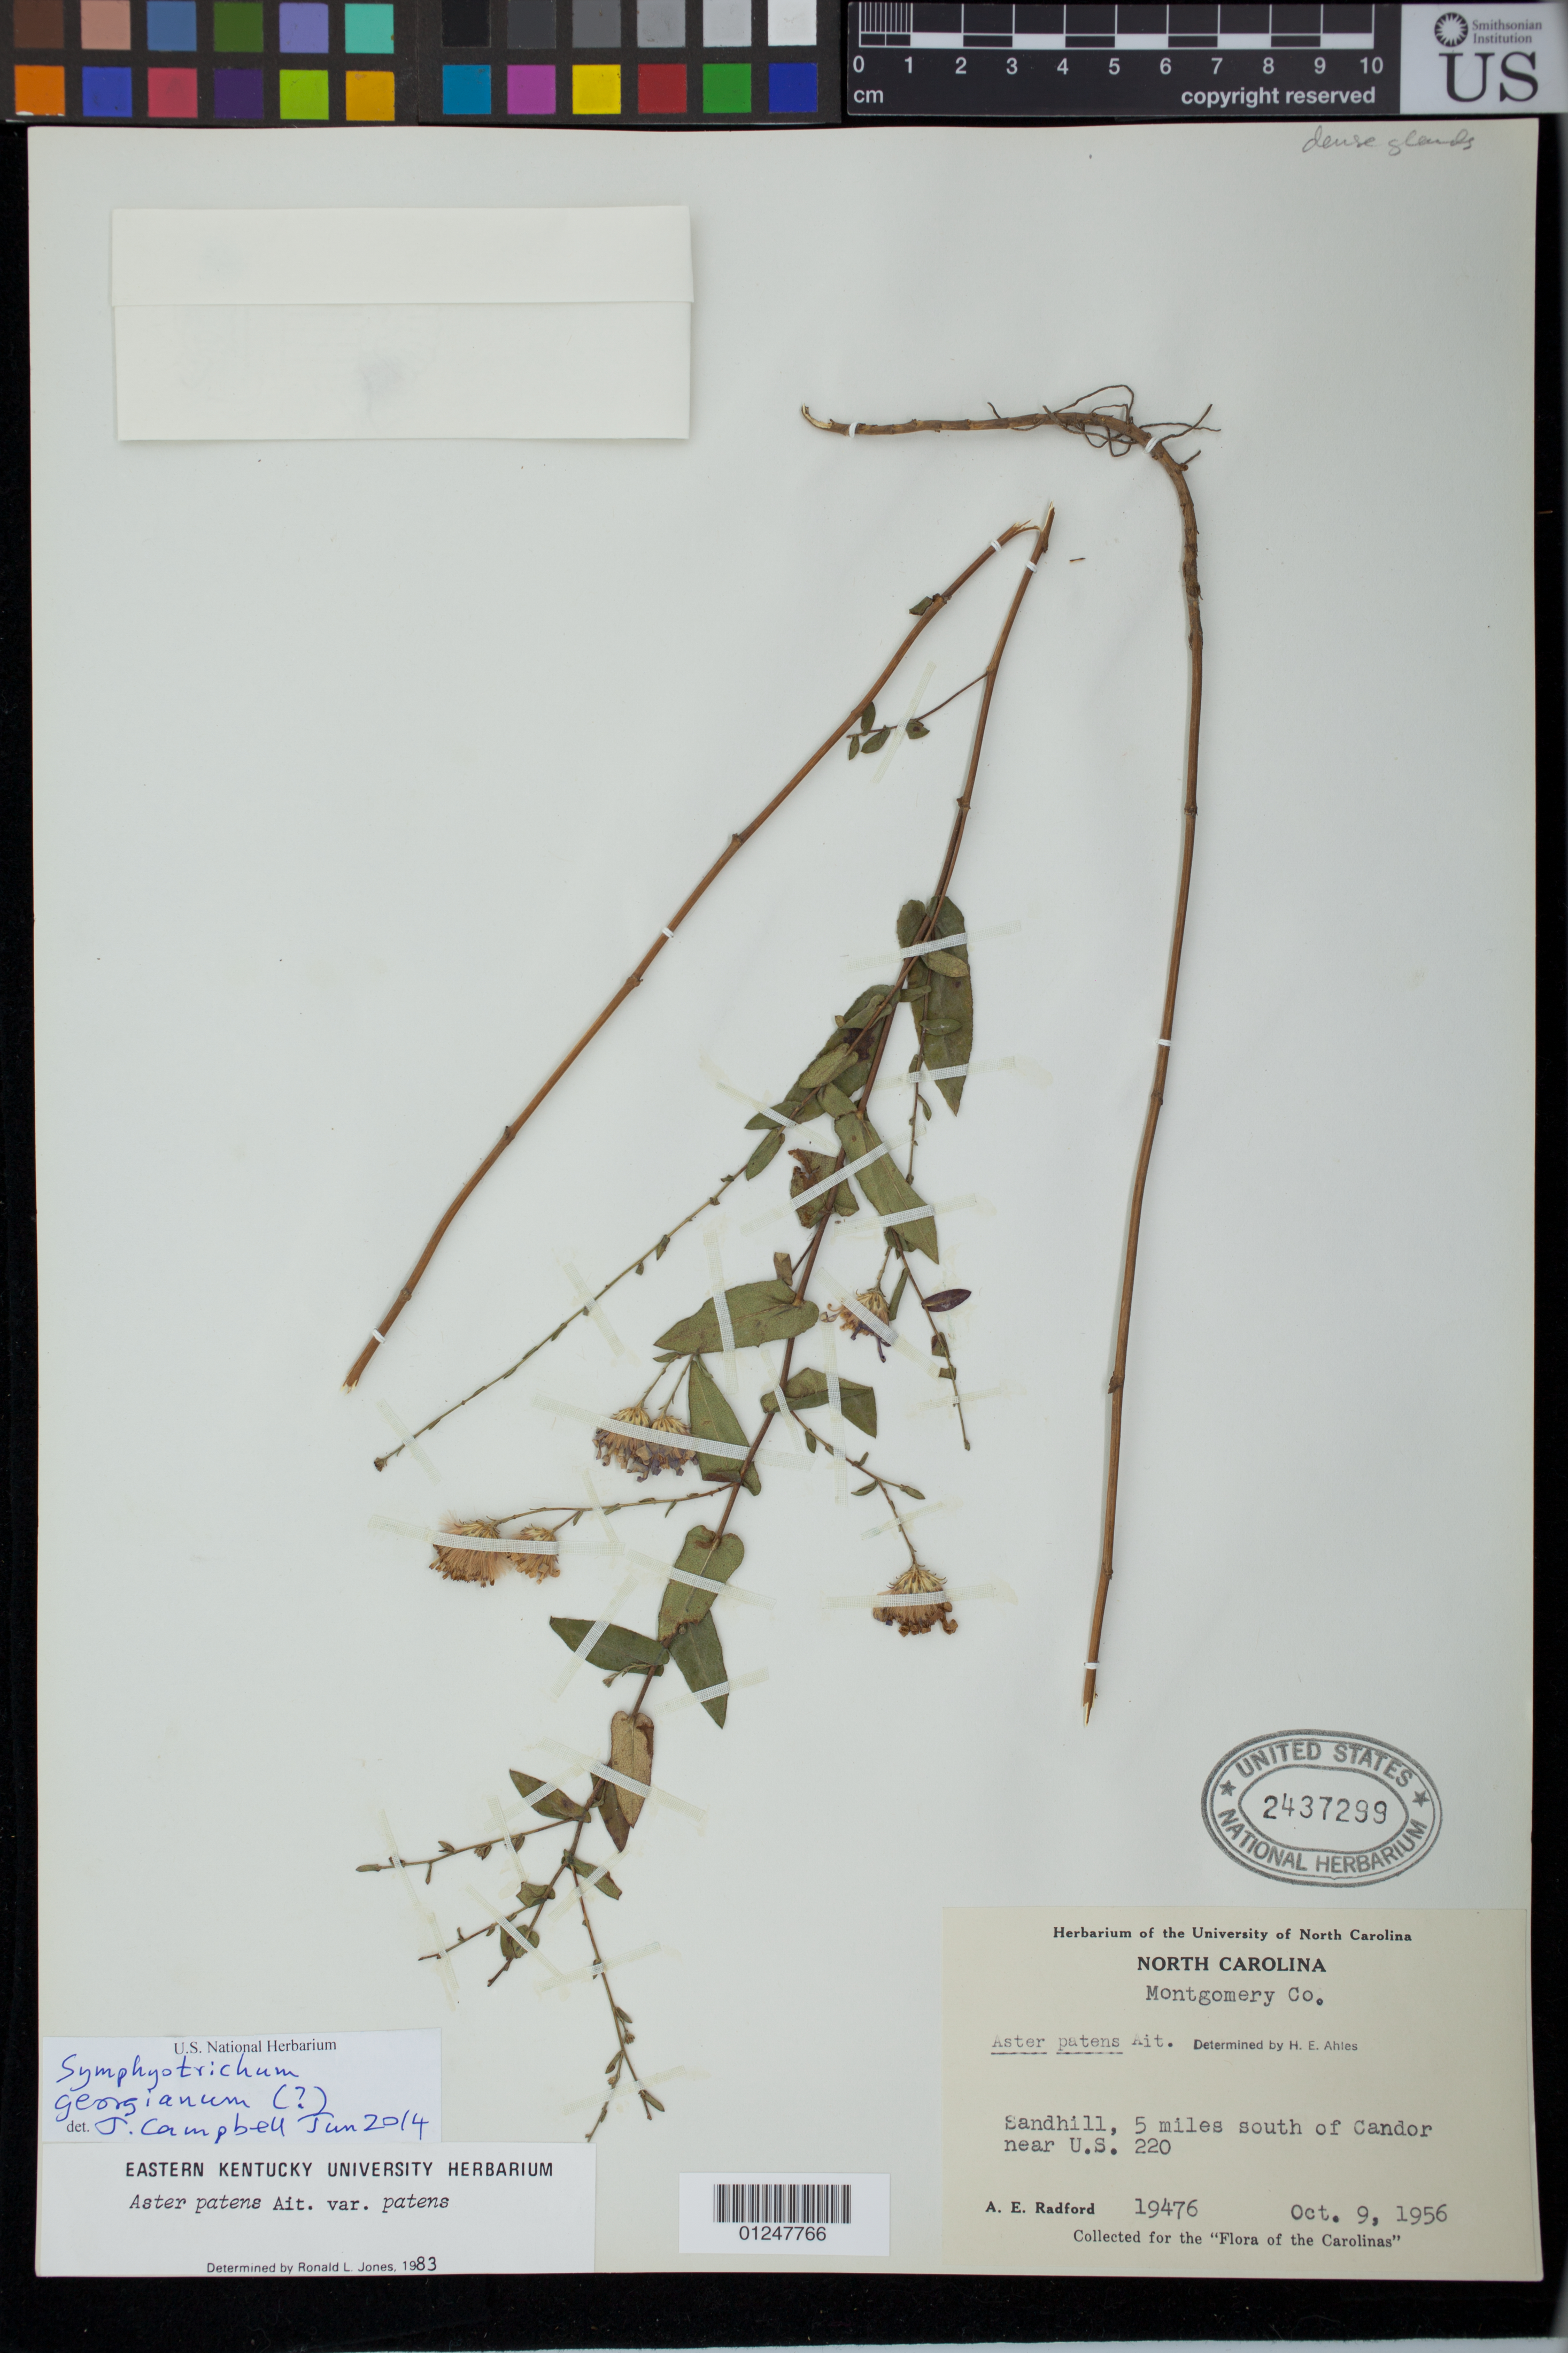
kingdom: Plantae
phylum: Tracheophyta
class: Magnoliopsida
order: Asterales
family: Asteraceae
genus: Symphyotrichum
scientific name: Symphyotrichum georgianum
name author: (Alexander) G.L. Nesom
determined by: Campbell, J.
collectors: A. E. Radford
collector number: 19476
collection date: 1956-10-09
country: United States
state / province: North Carolina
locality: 5 miles S of Candor near U.S. 220.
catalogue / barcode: US 2437299